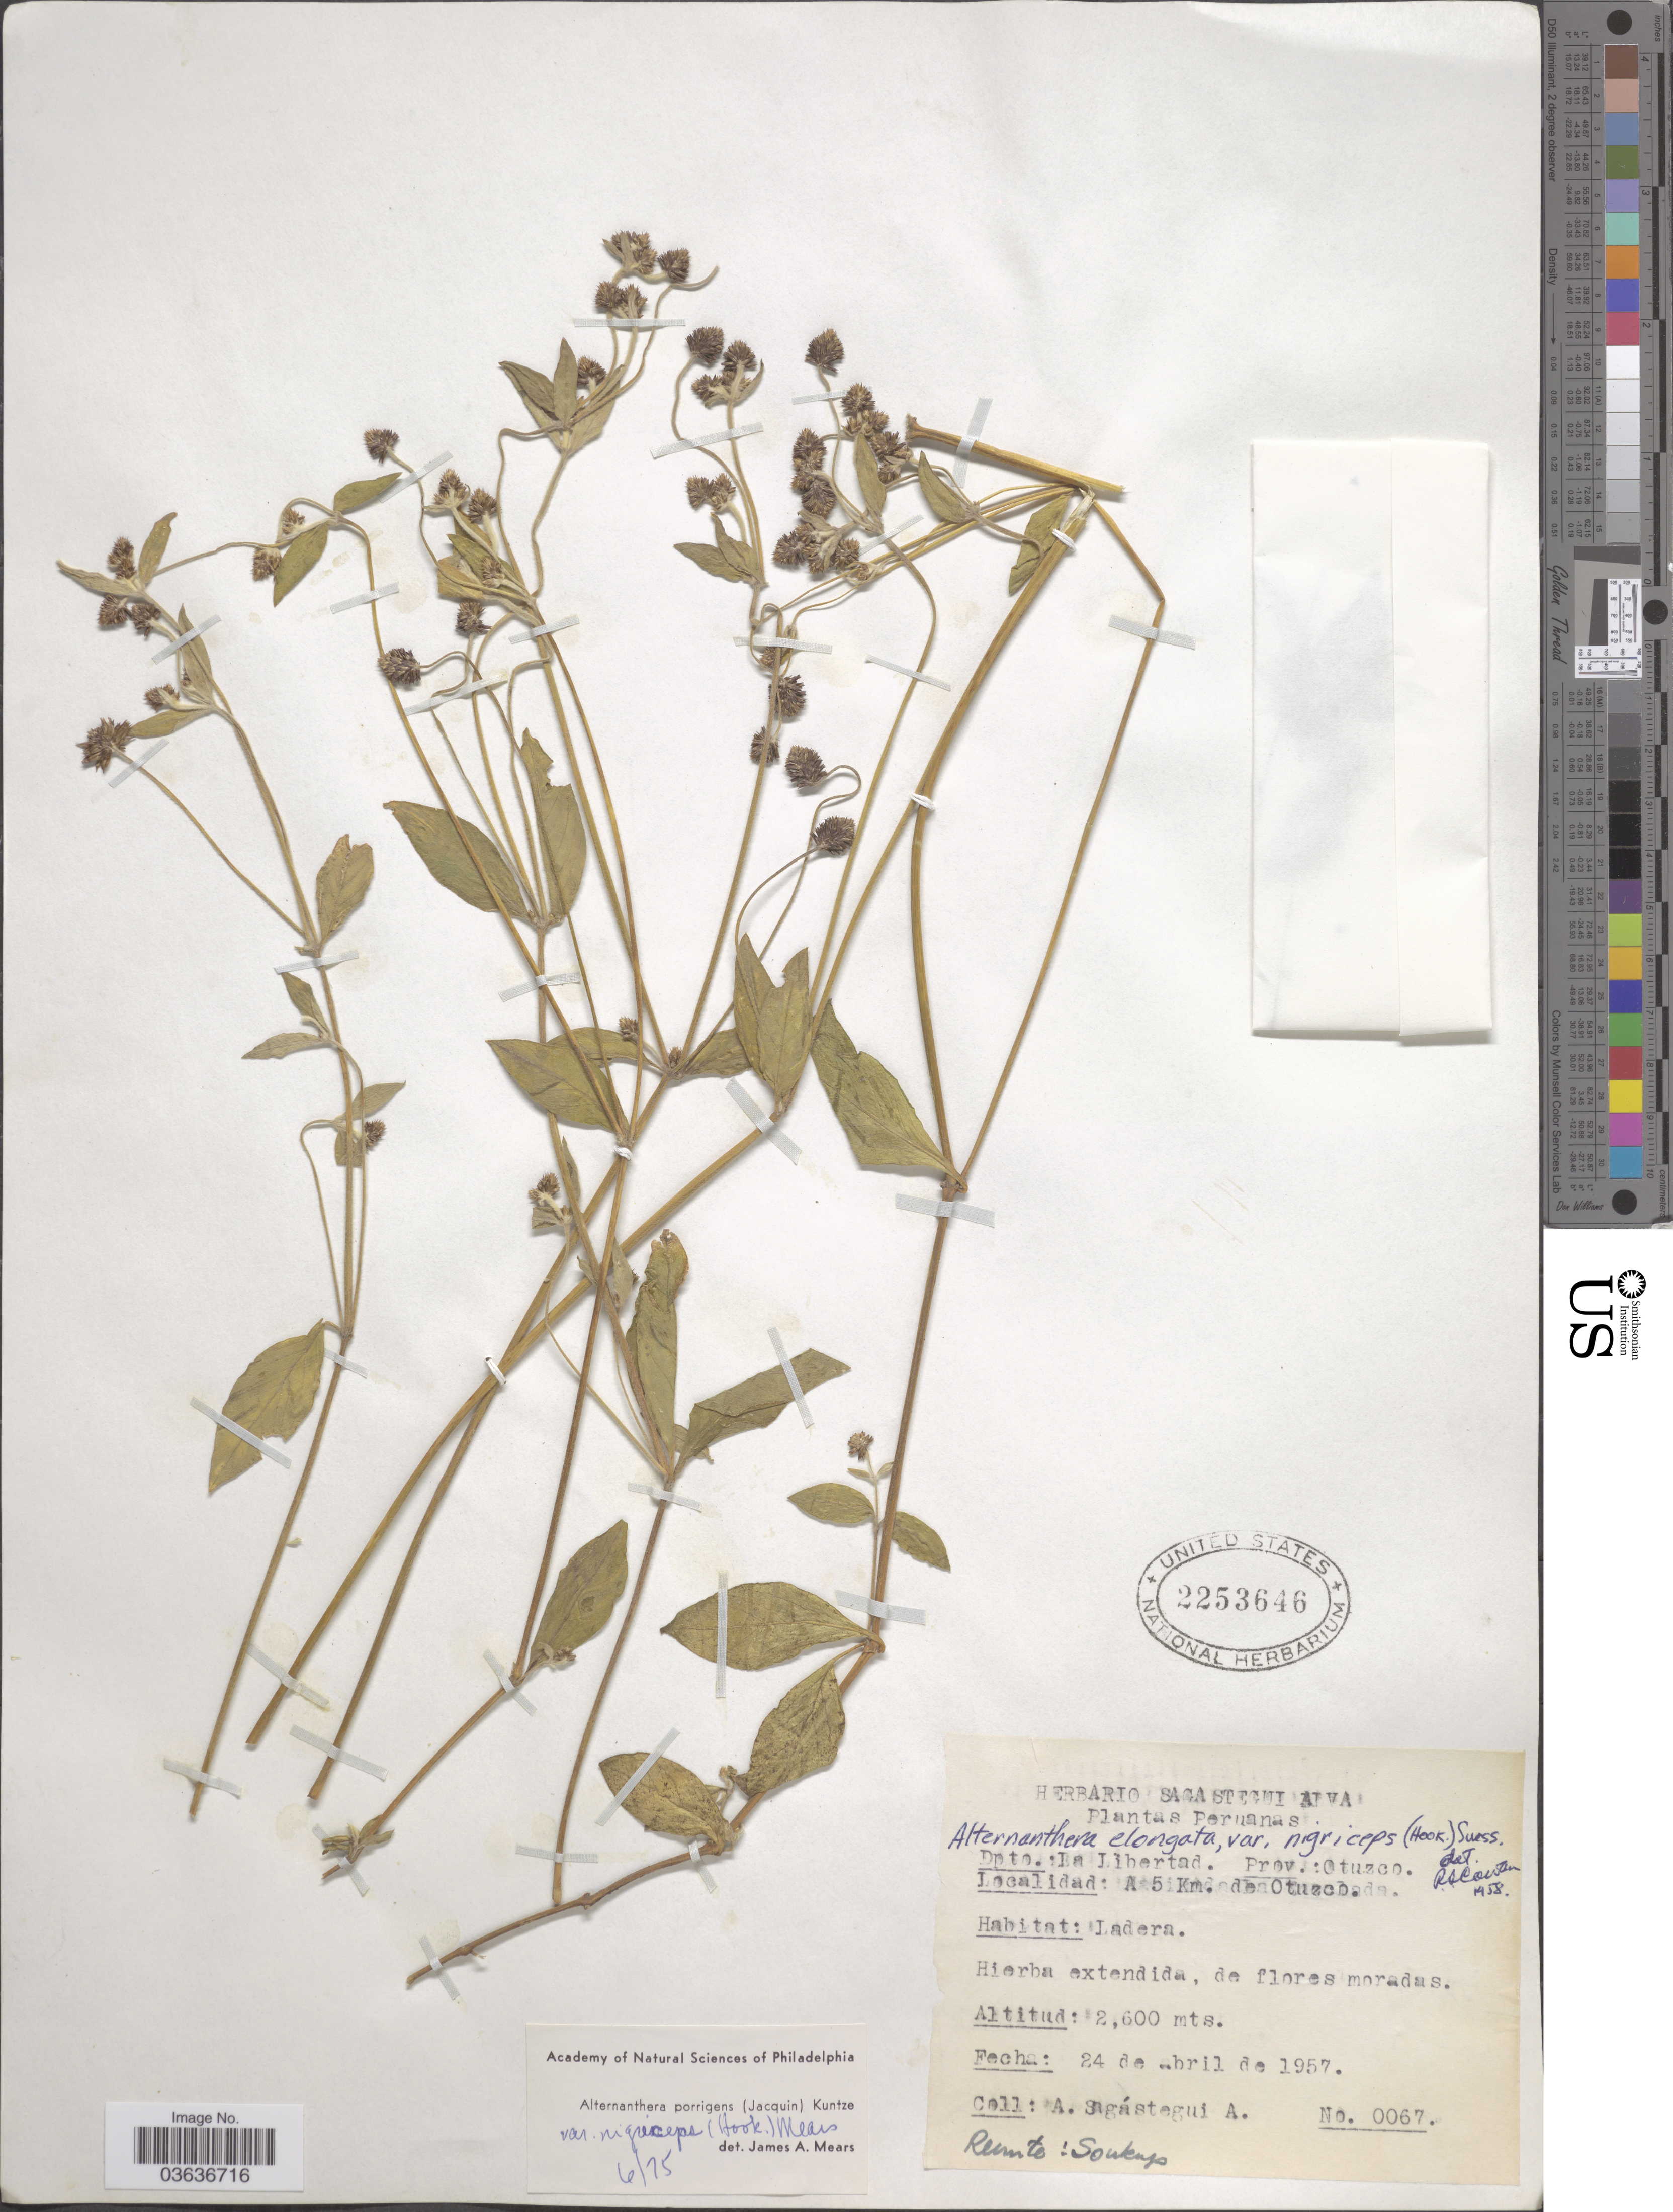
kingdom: Plantae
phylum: Tracheophyta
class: Magnoliopsida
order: Caryophyllales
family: Amaranthaceae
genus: Alternanthera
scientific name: Alternanthera porrigens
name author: (Jacq.) Kuntze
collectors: A. Sagástegui A.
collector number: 0067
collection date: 1957-04-24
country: Peru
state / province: La Libertad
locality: Dpto.: La Libertad. Prov.: Otuzco. A 5 Km. de Otuzco.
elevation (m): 2600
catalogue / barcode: US 2253646